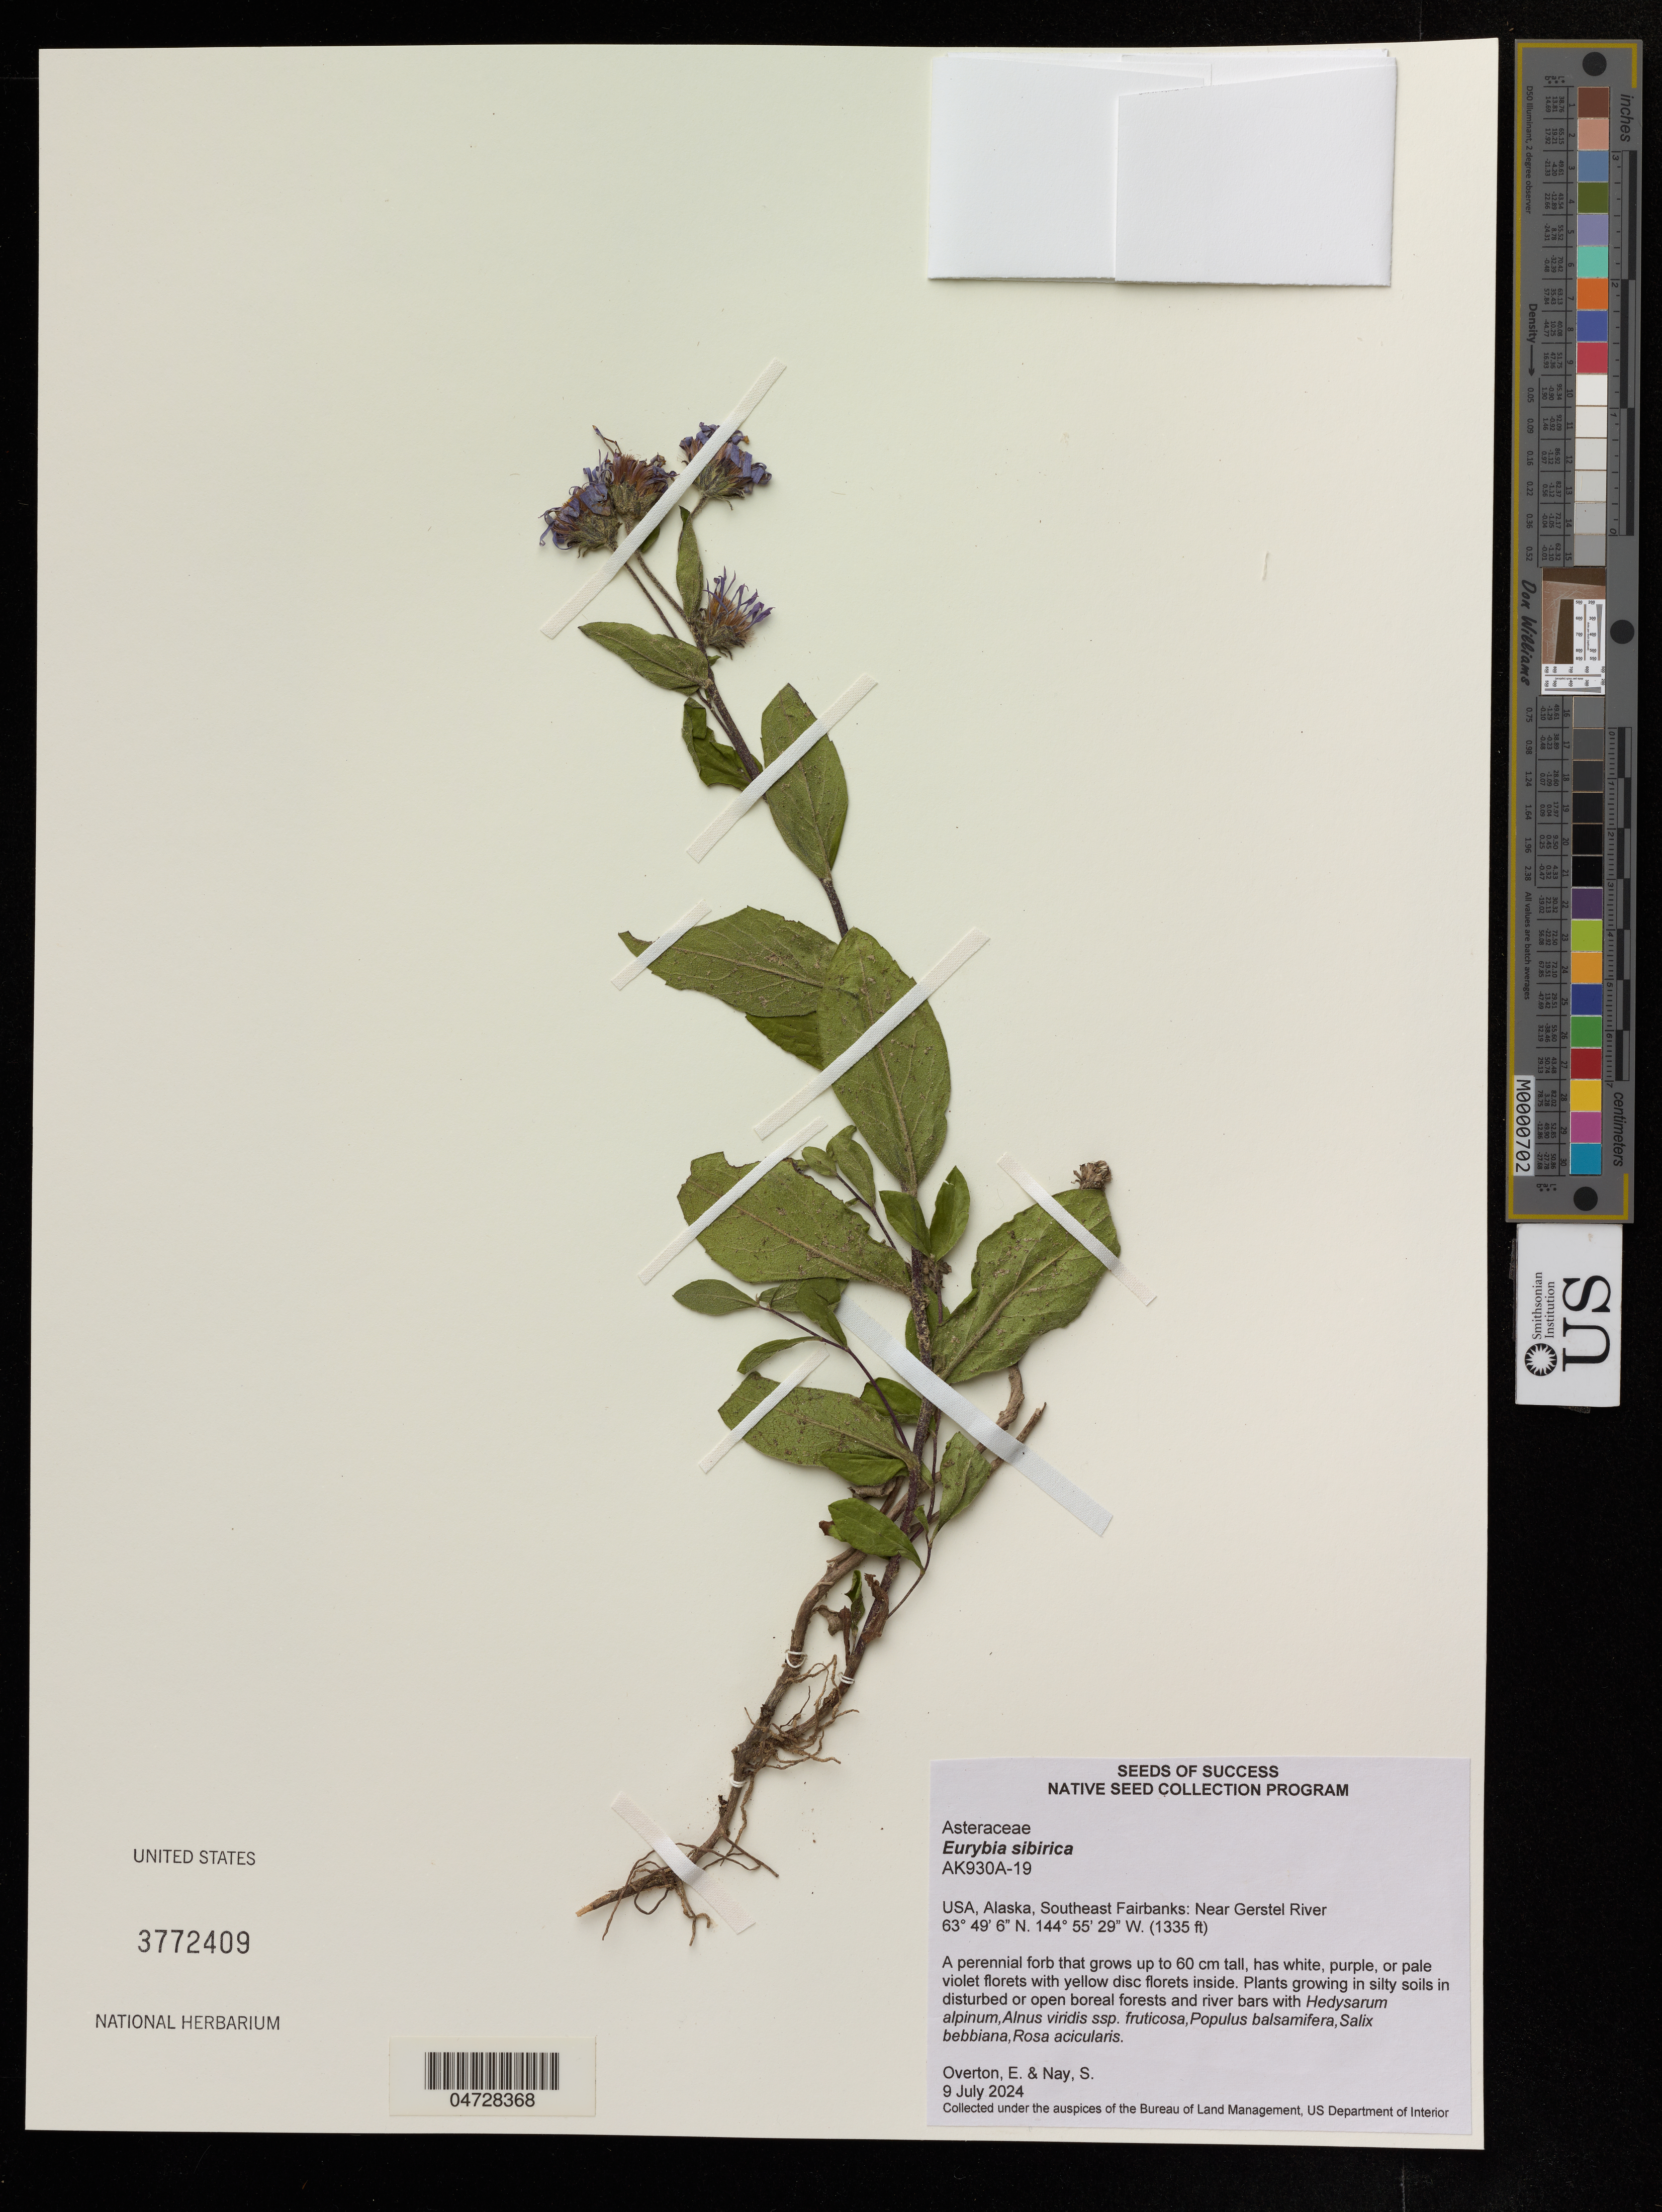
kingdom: Plantae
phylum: Tracheophyta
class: Magnoliopsida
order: Asterales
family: Asteraceae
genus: Eurybia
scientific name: Eurybia sibirica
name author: (L.) G.L. Nesom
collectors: E. Overton & S. Nay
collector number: AK930A-19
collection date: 2024-07-09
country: United States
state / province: Alaska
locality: Southeast Fairbanks: Near Gerstel River.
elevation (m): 407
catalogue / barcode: US 3772409